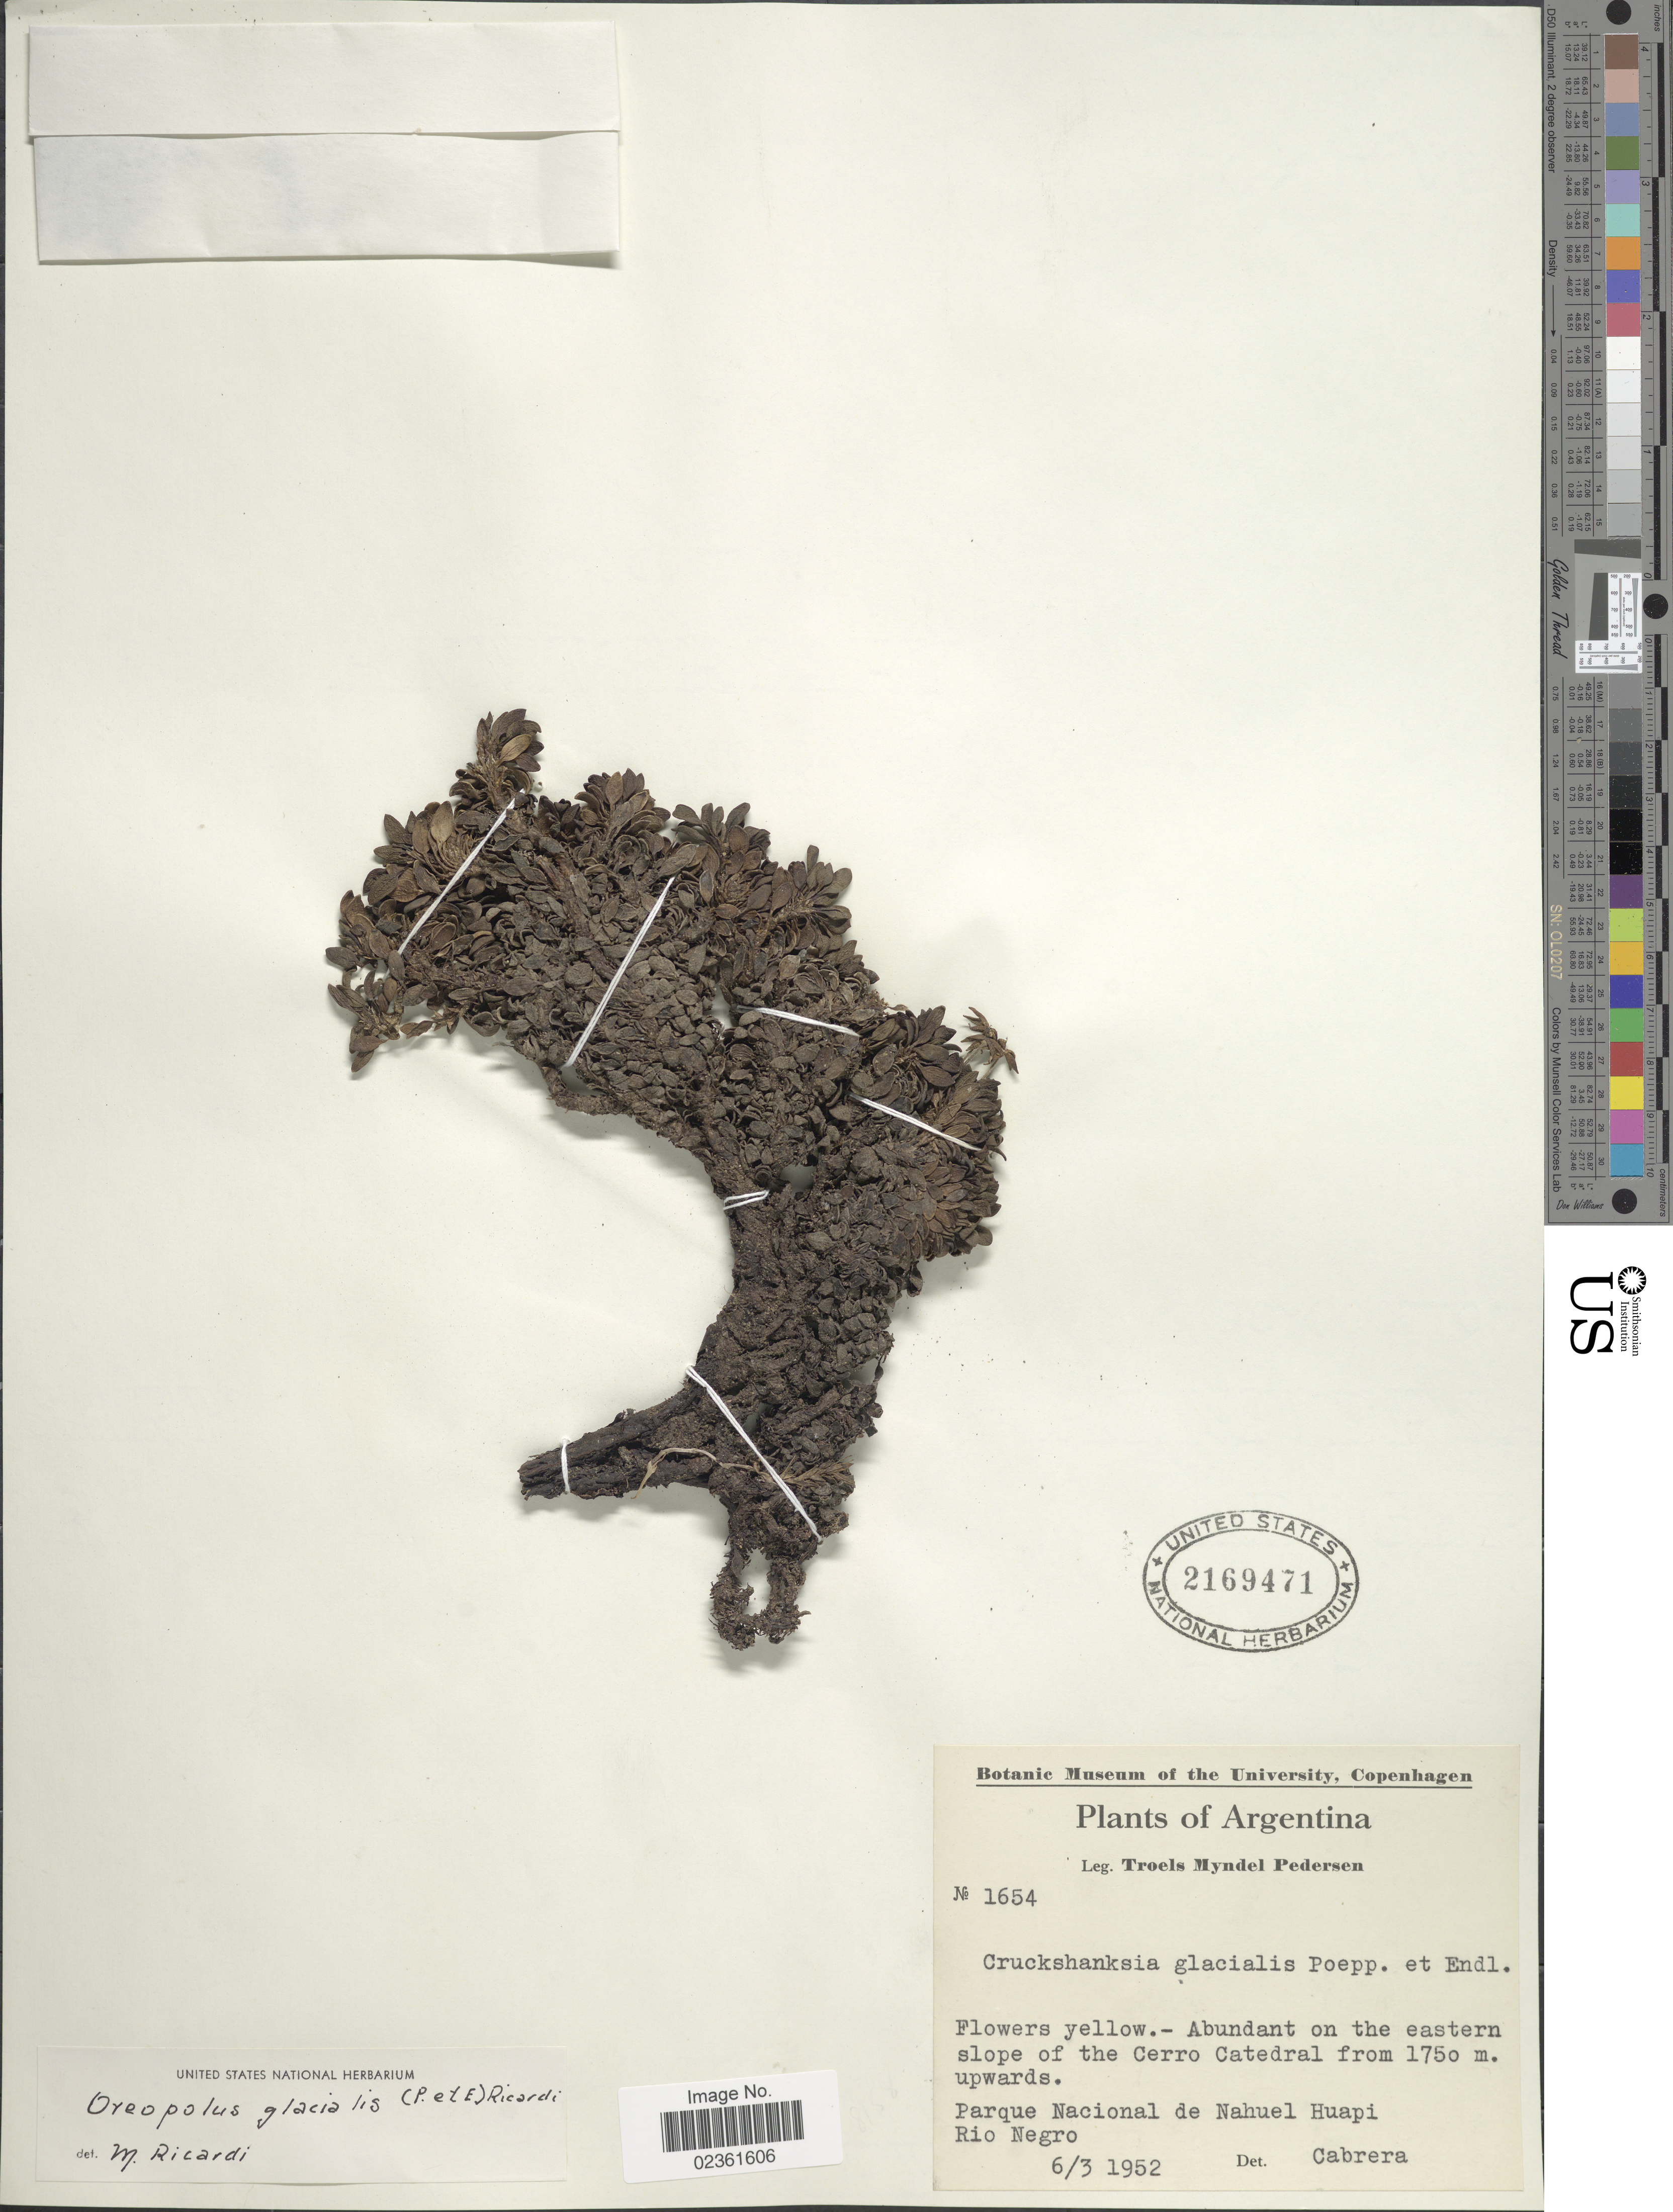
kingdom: Plantae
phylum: Tracheophyta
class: Magnoliopsida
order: Gentianales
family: Rubiaceae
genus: Oreopolus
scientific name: Oreopolus glacialis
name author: (Poepp.) Ricardi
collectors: T. Pederson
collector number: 1654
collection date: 1952-03-06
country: Argentina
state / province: Rio Negro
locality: Abundant on the eastern slope of the Cerro Catedral, Parque Nacional de Nahuel Huapi.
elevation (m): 1750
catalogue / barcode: US 2169471